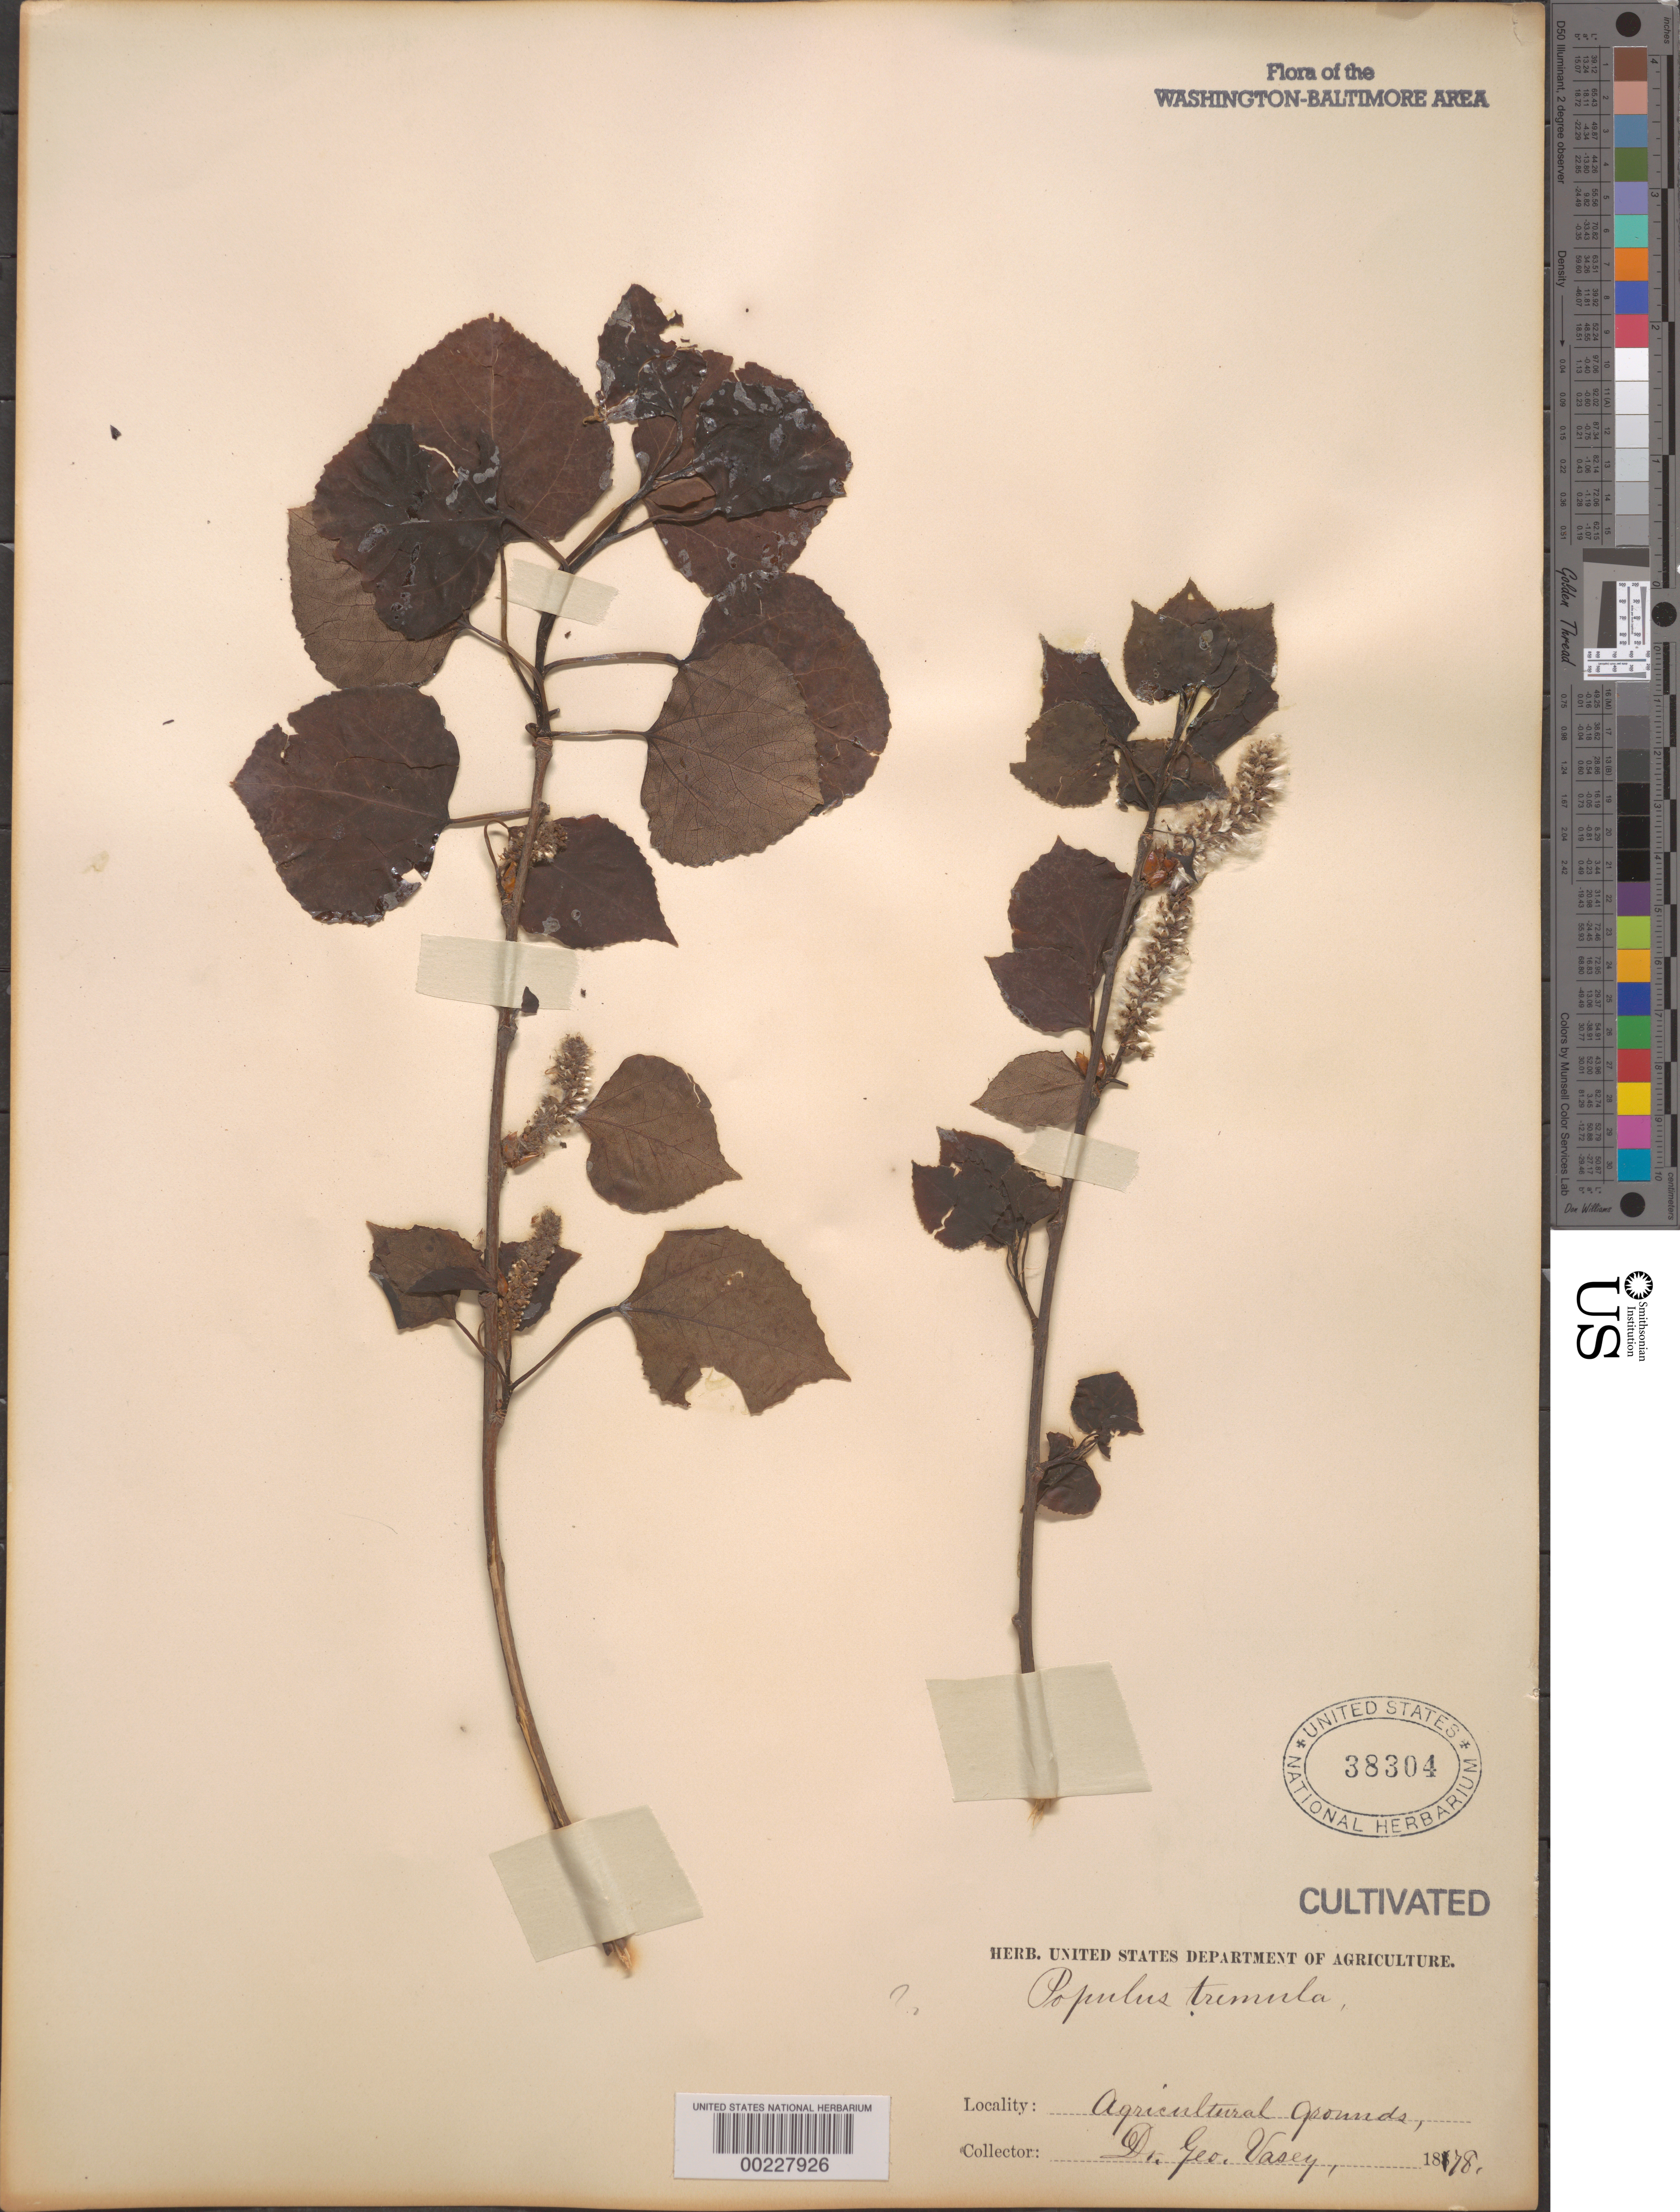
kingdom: Plantae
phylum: Tracheophyta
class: Magnoliopsida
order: Malpighiales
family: Salicaceae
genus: Populus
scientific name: Populus tremula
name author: L.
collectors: G. R. Vasey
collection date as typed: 1878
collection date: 1878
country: United States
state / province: District of Columbia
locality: Agriculture grounds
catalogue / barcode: US 38304